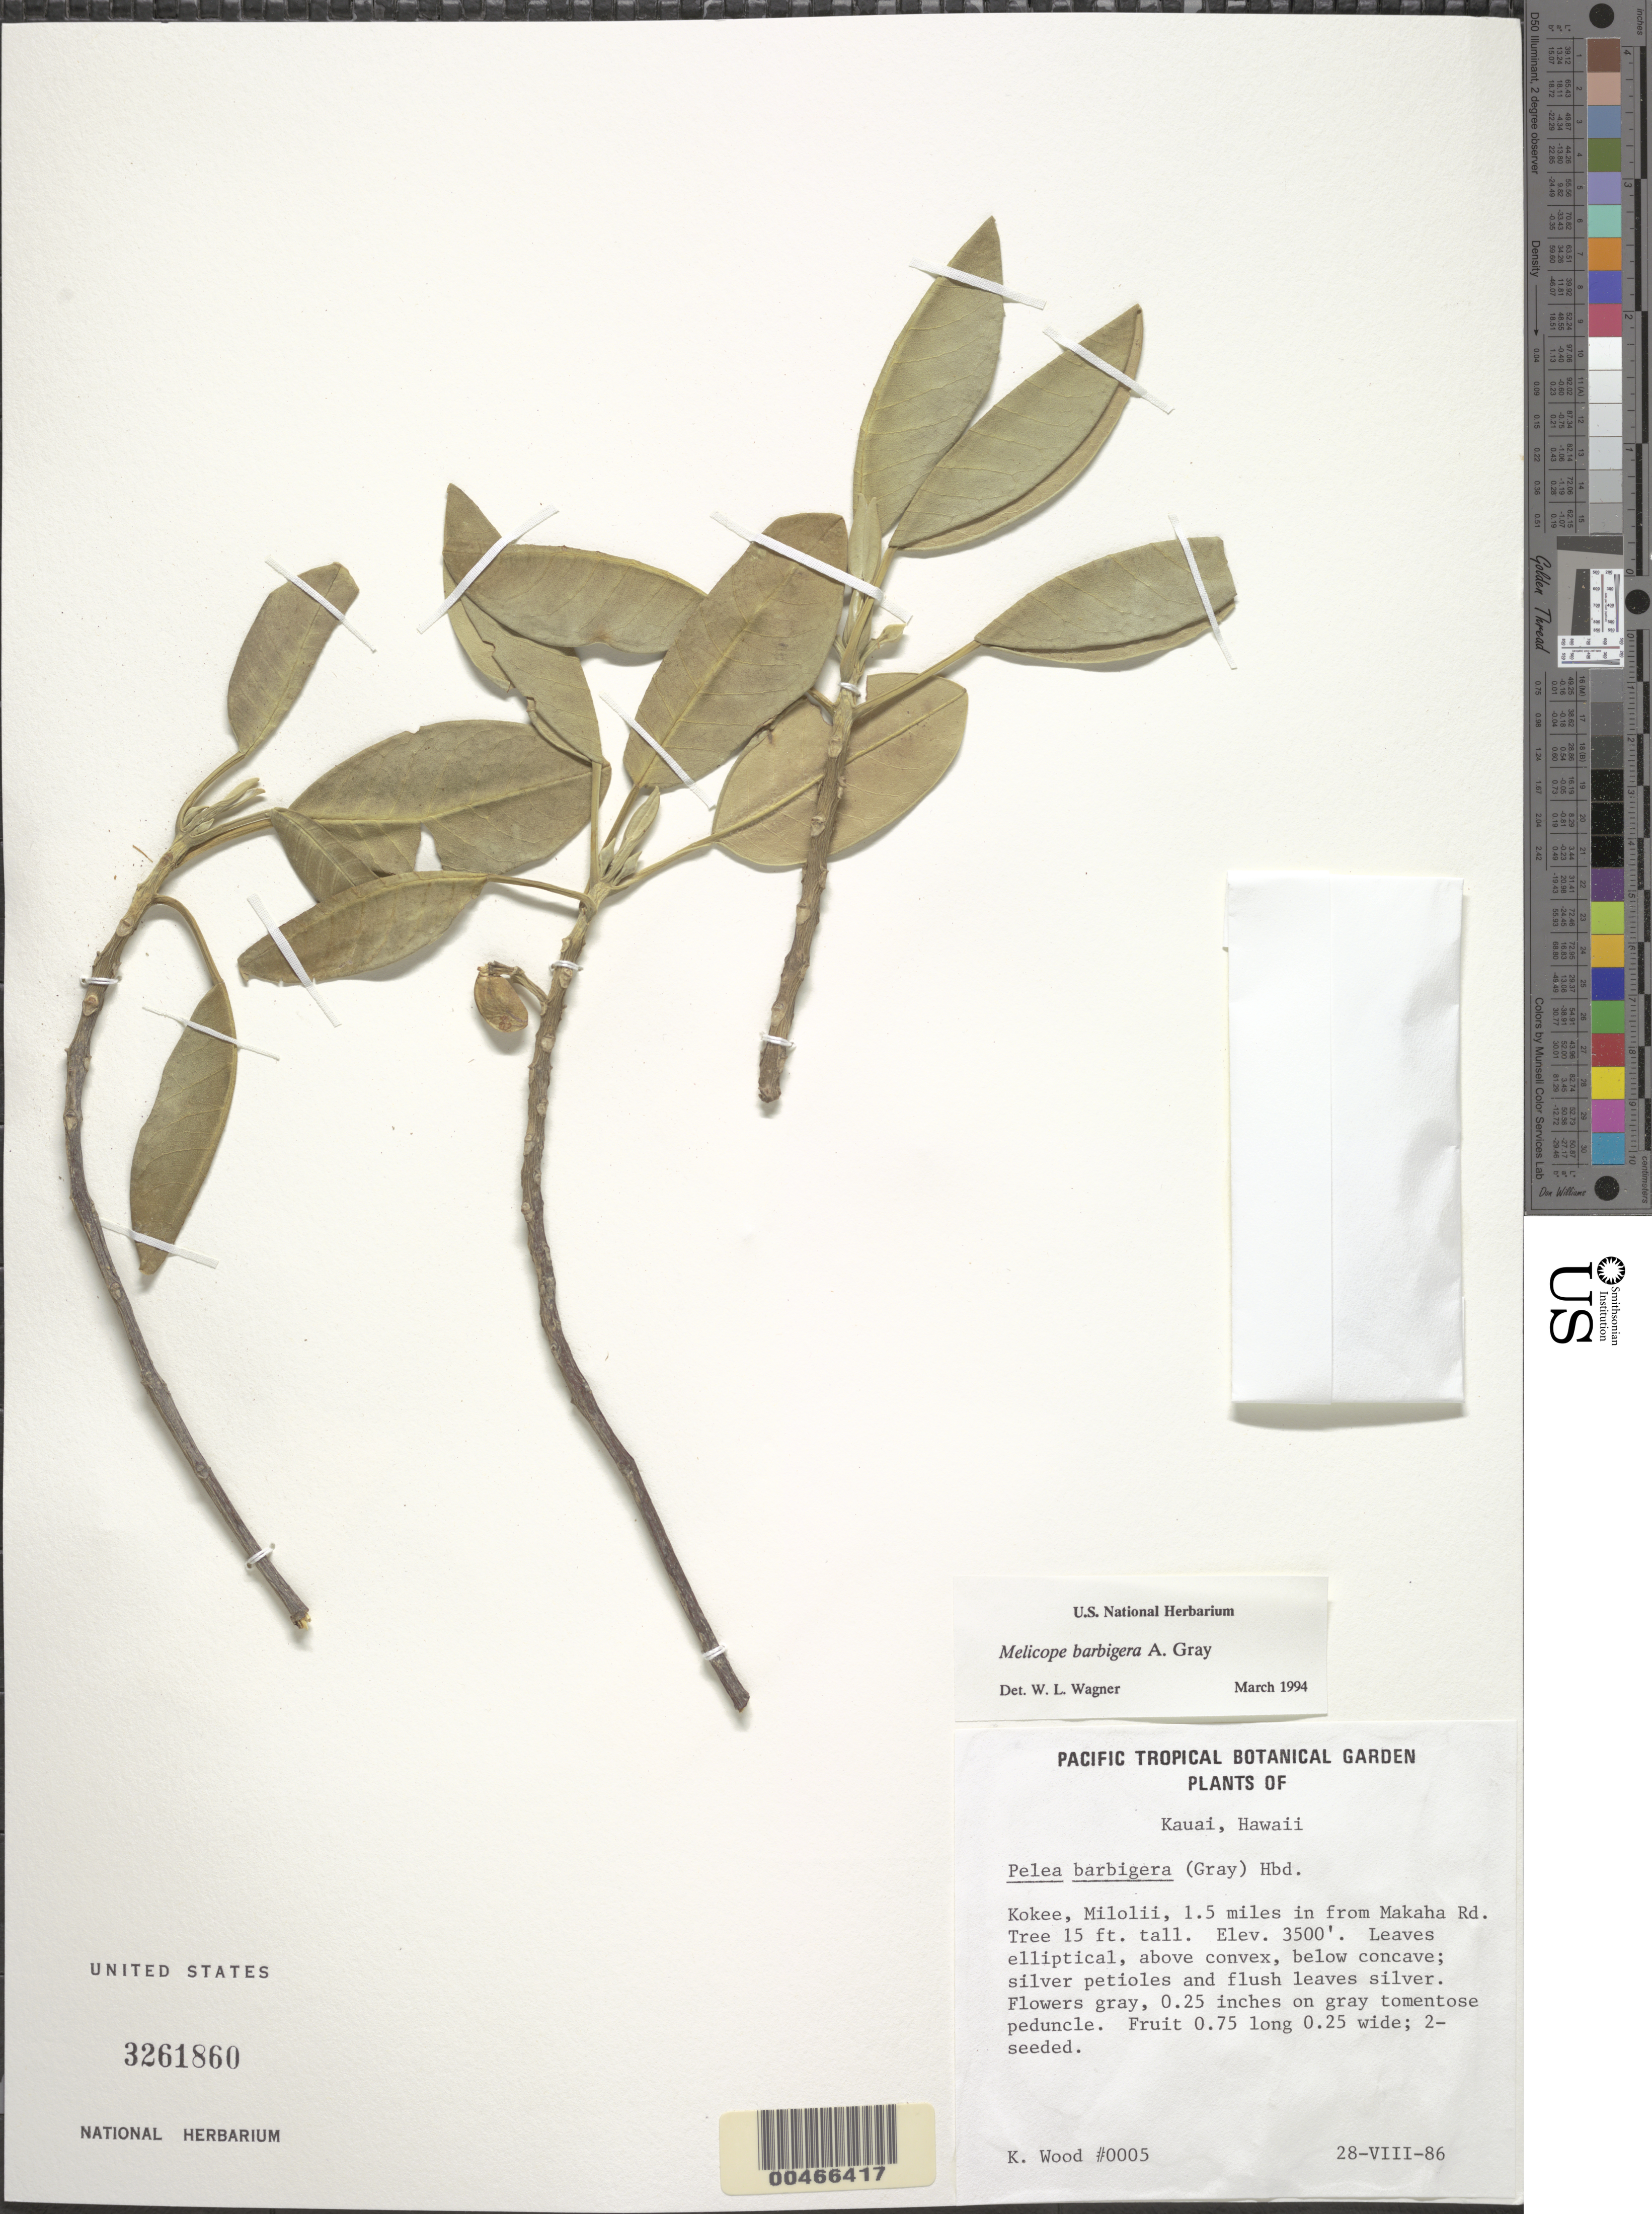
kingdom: Plantae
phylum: Tracheophyta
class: Magnoliopsida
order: Sapindales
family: Rutaceae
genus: Melicope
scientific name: Melicope barbigera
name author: A. Gray in Wilkes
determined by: Wagner, W. L., (BOT), Smithsonian Institution - National Museum of Natural History (UNITED STATES)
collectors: K. R. Wood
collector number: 0005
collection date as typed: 28 Aug 1986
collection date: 1986-08-28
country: United States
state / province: Hawaii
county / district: Kauai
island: Kaua'i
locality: Kokee, Milolii, 1.5 miles in from Makaha Rd.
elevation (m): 1067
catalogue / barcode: US 3261860